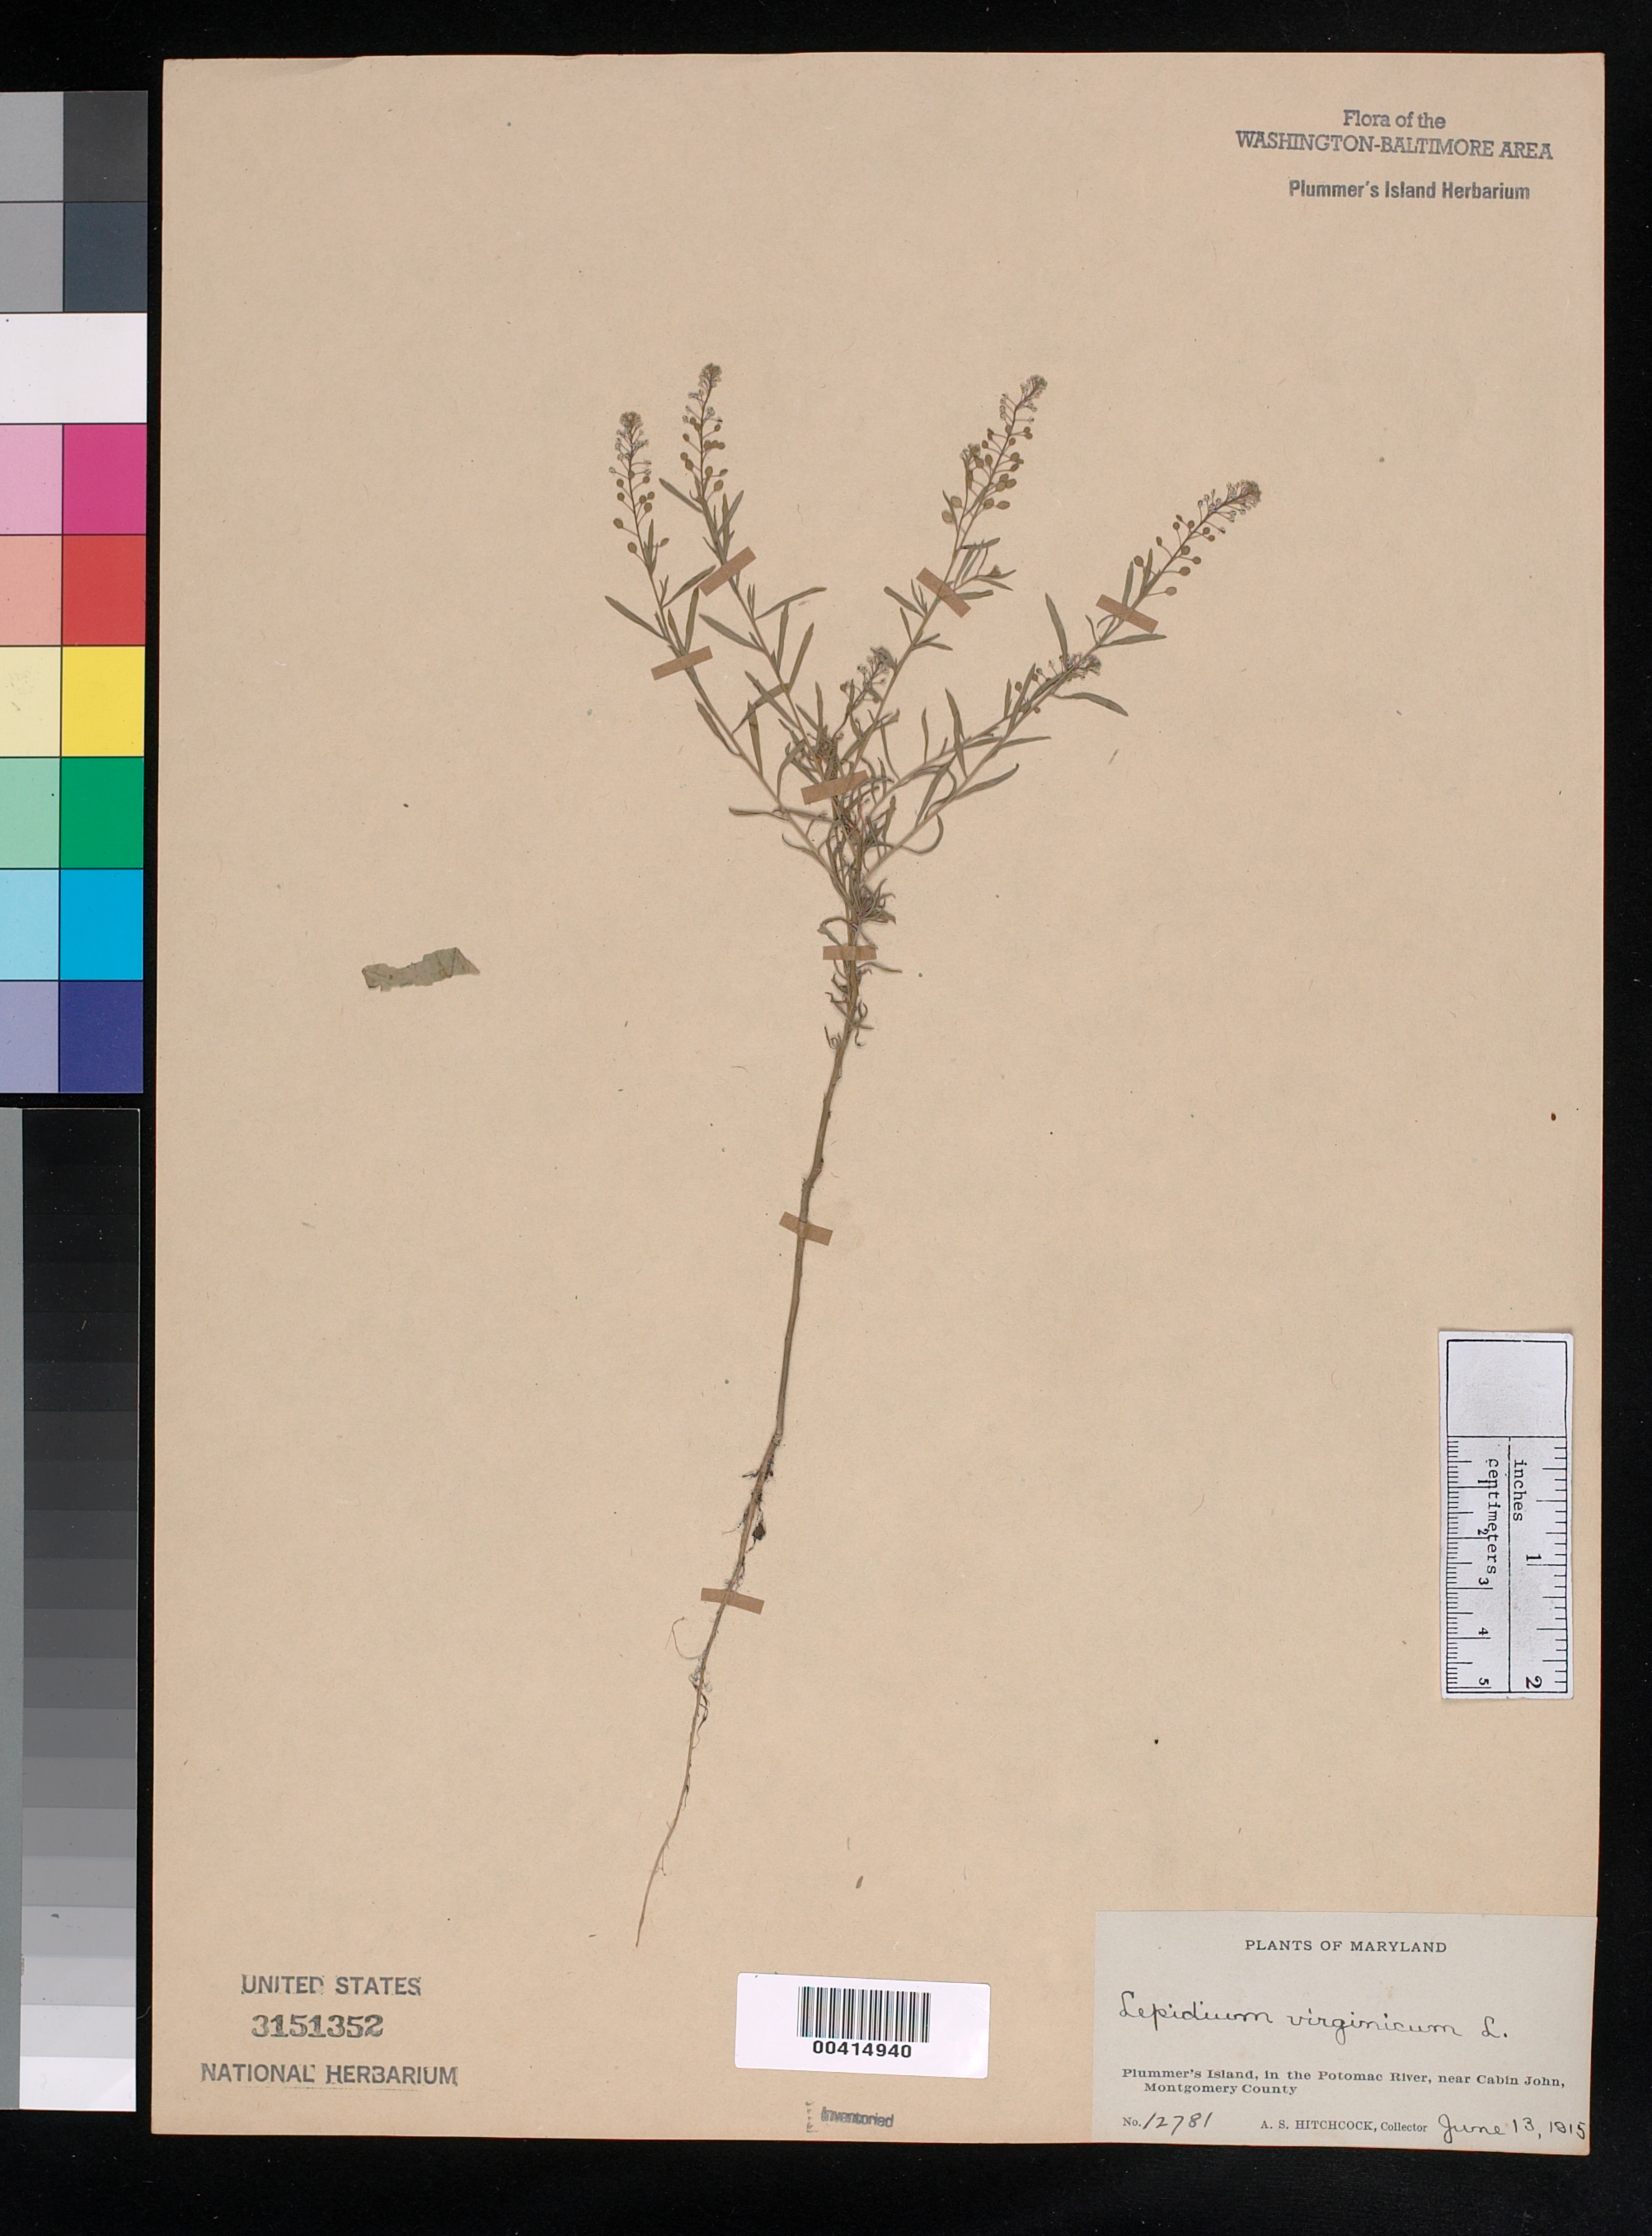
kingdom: Plantae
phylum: Tracheophyta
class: Magnoliopsida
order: Brassicales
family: Brassicaceae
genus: Lepidium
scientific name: Lepidium virginicum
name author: L.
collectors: A. S. Hitchcock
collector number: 12781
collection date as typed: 13 Jun 1915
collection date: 1915-06-13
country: United States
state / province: Maryland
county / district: Montgomery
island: Plummers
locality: Plummer's Island C. & O. Canal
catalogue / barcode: US 3151352